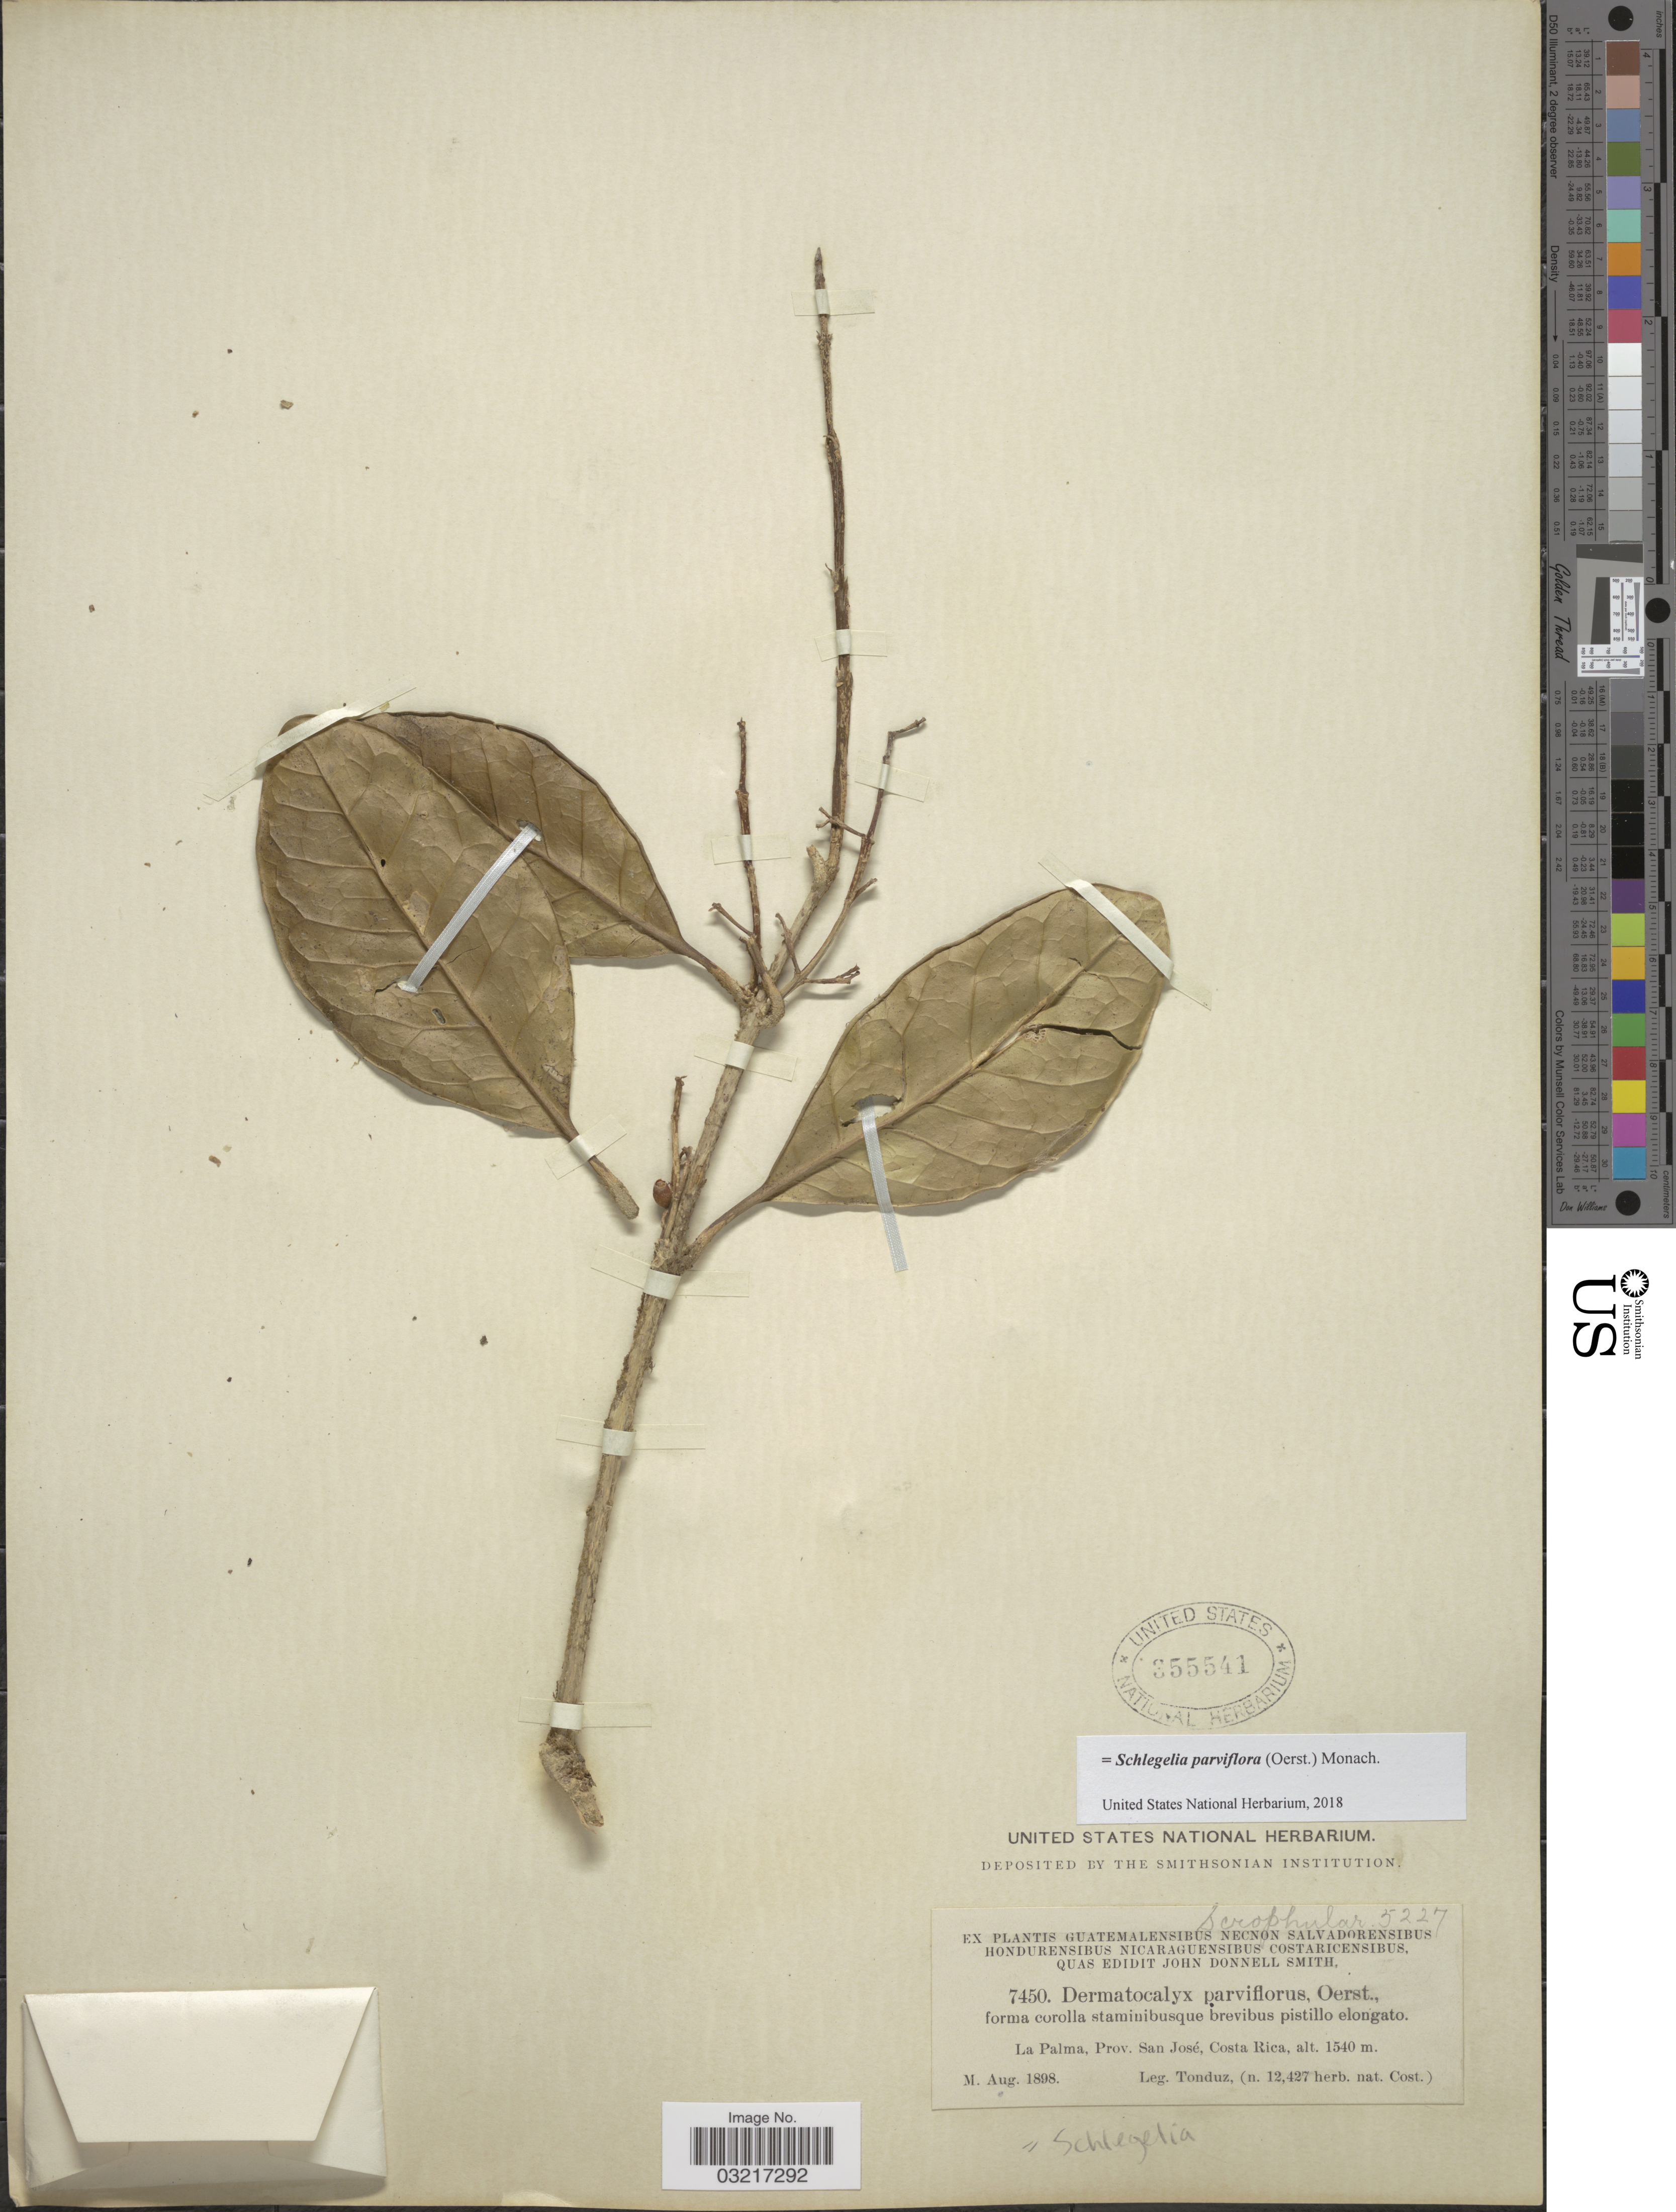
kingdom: Plantae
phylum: Tracheophyta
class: Magnoliopsida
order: Lamiales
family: Schlegeliaceae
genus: Schlegelia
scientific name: Schlegelia parviflora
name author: (Oerst.) Monach.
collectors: Tonduz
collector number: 7450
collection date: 1898-08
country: Costa Rica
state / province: San José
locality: La Palma.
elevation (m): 1540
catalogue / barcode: US 355541